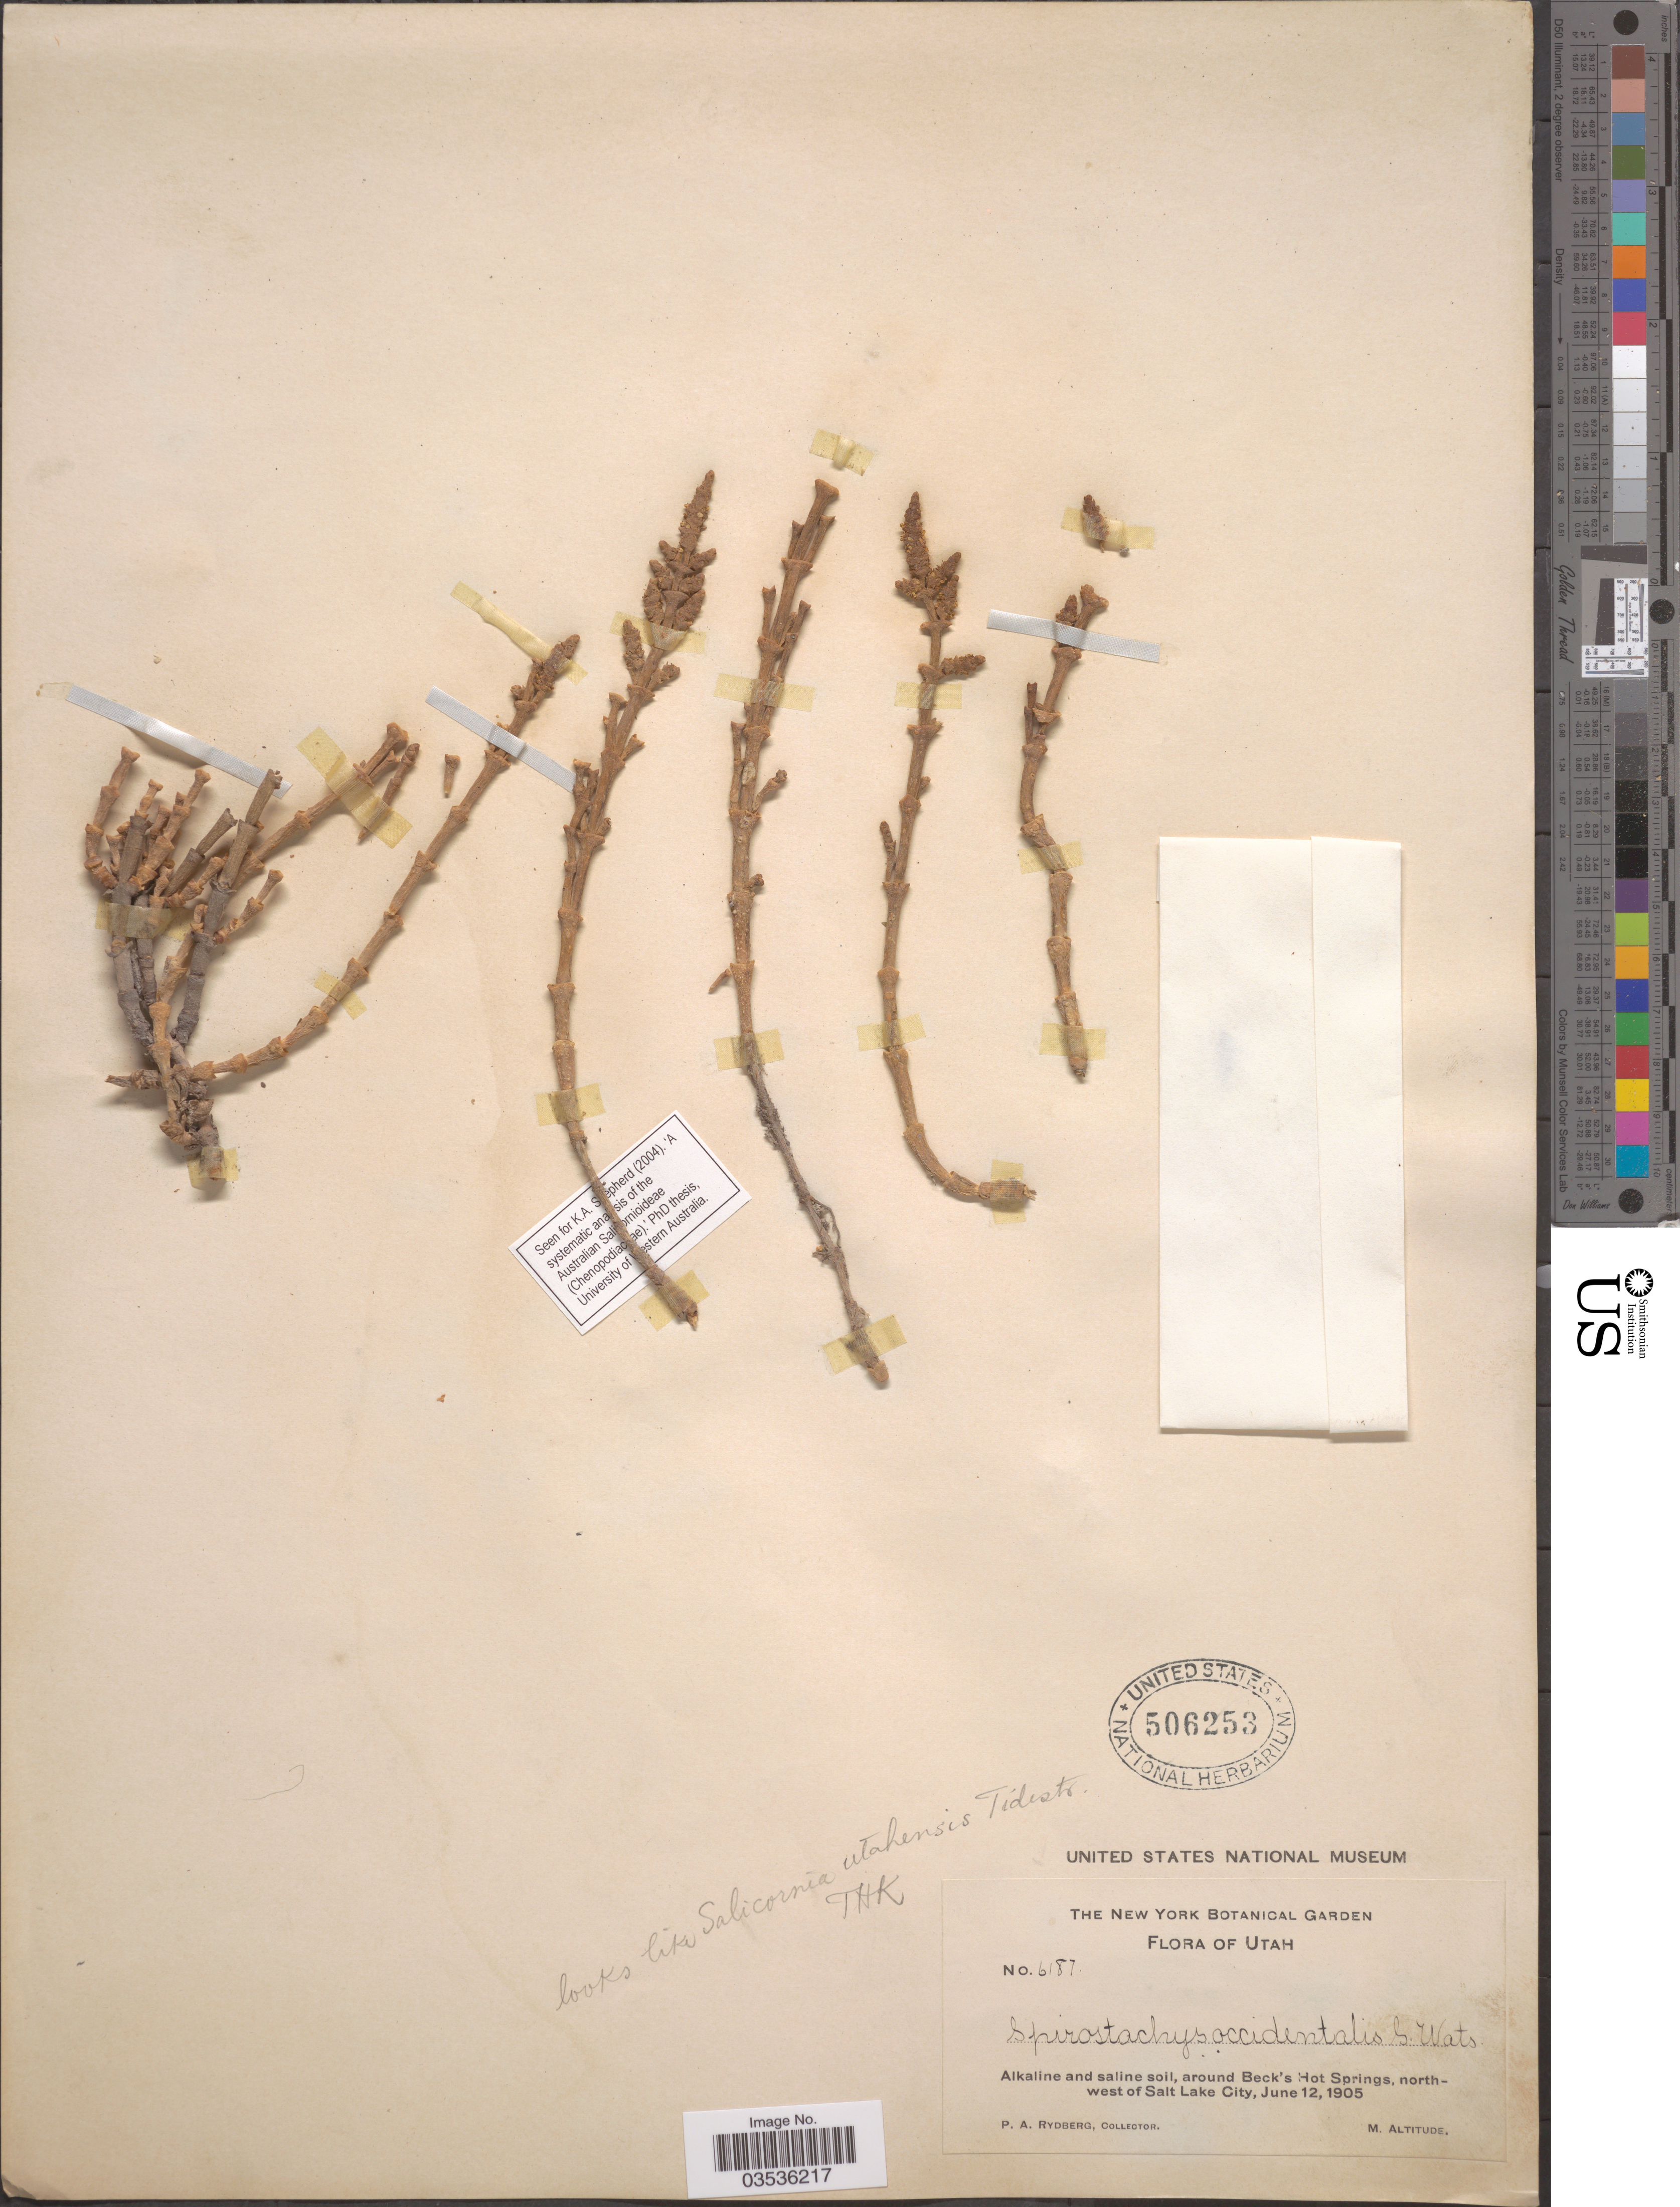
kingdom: Plantae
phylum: Tracheophyta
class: Magnoliopsida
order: Caryophyllales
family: Amaranthaceae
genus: Salicornia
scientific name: Salicornia utahensis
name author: Tidestr.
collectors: P. A. Rydberg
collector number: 6187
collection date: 1905-06-12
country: United States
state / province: Utah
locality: Around Beck's Hot Springs, northwest of Salt Lake City.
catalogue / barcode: US 506253